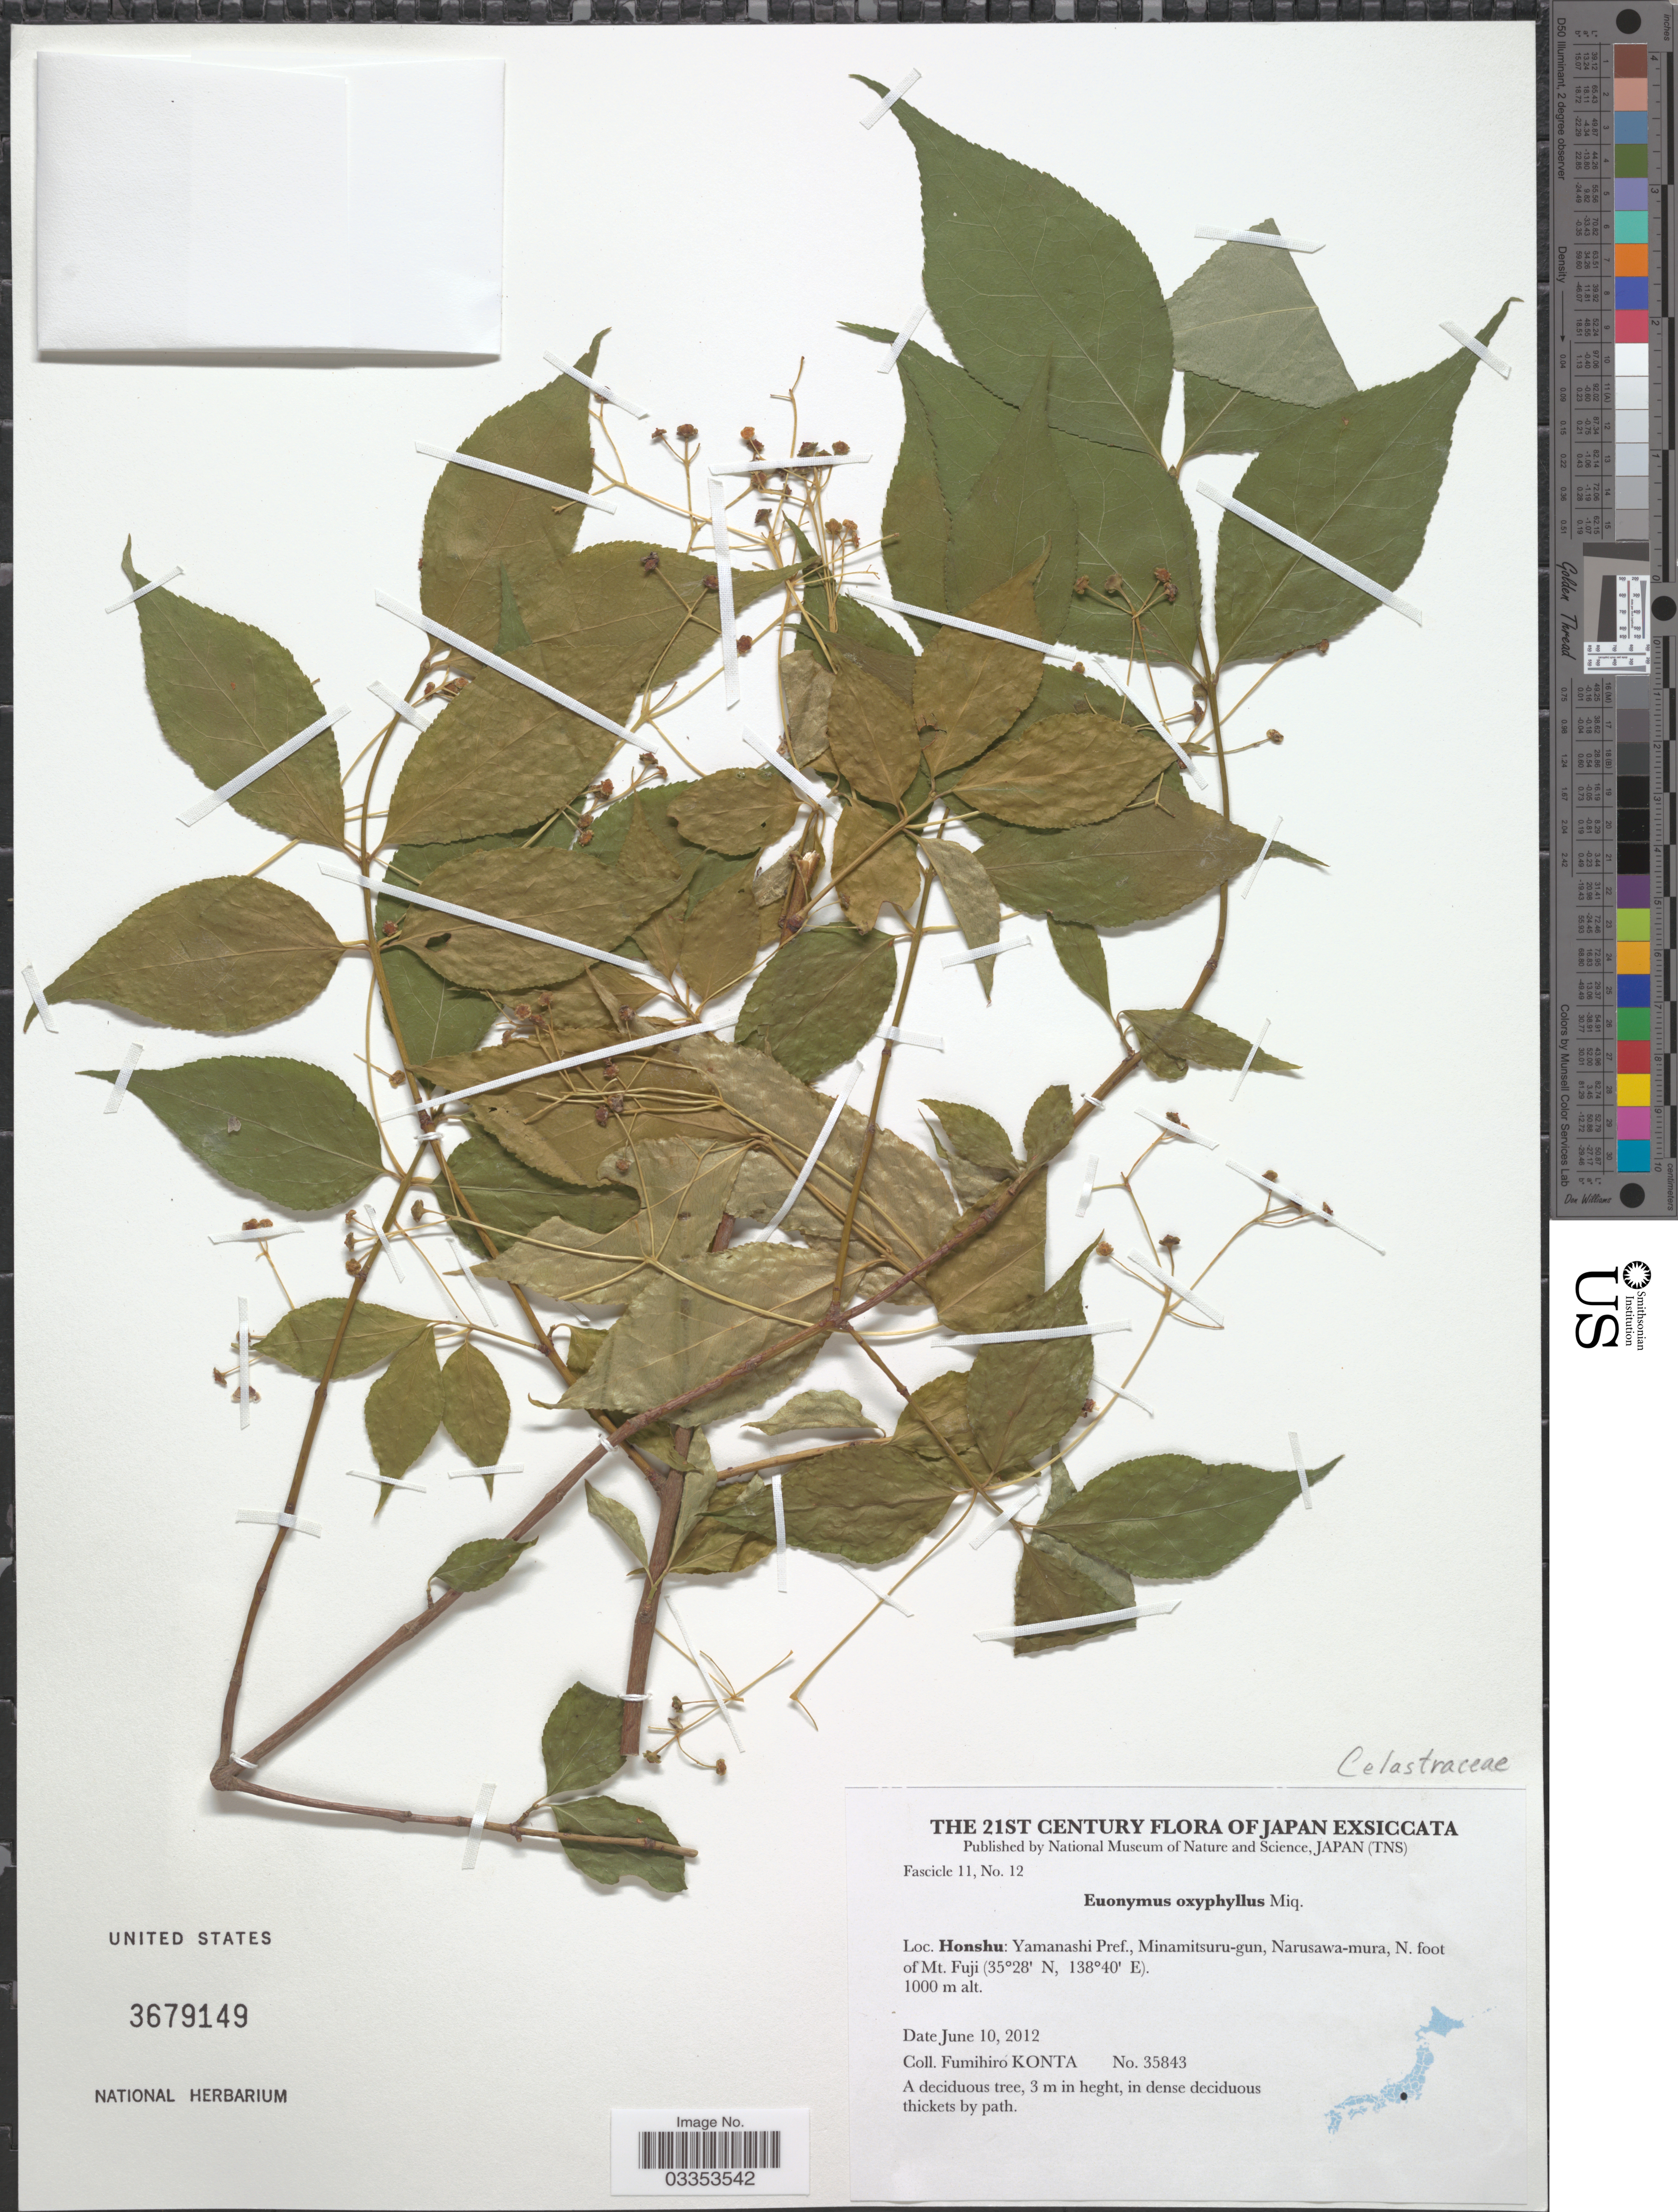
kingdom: Plantae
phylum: Tracheophyta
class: Magnoliopsida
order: Celastrales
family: Celastraceae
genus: Euonymus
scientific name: Euonymus oxyphyllus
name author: Miq.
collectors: F. Konta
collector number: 35843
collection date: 1912-06-10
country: Japan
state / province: Yamanasi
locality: Honshu: Yamanashi Pref., Minamitsuru-gun, Narusawa-mura, N. foot of Mt. Fuji.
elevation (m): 1000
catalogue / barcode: US 3679149